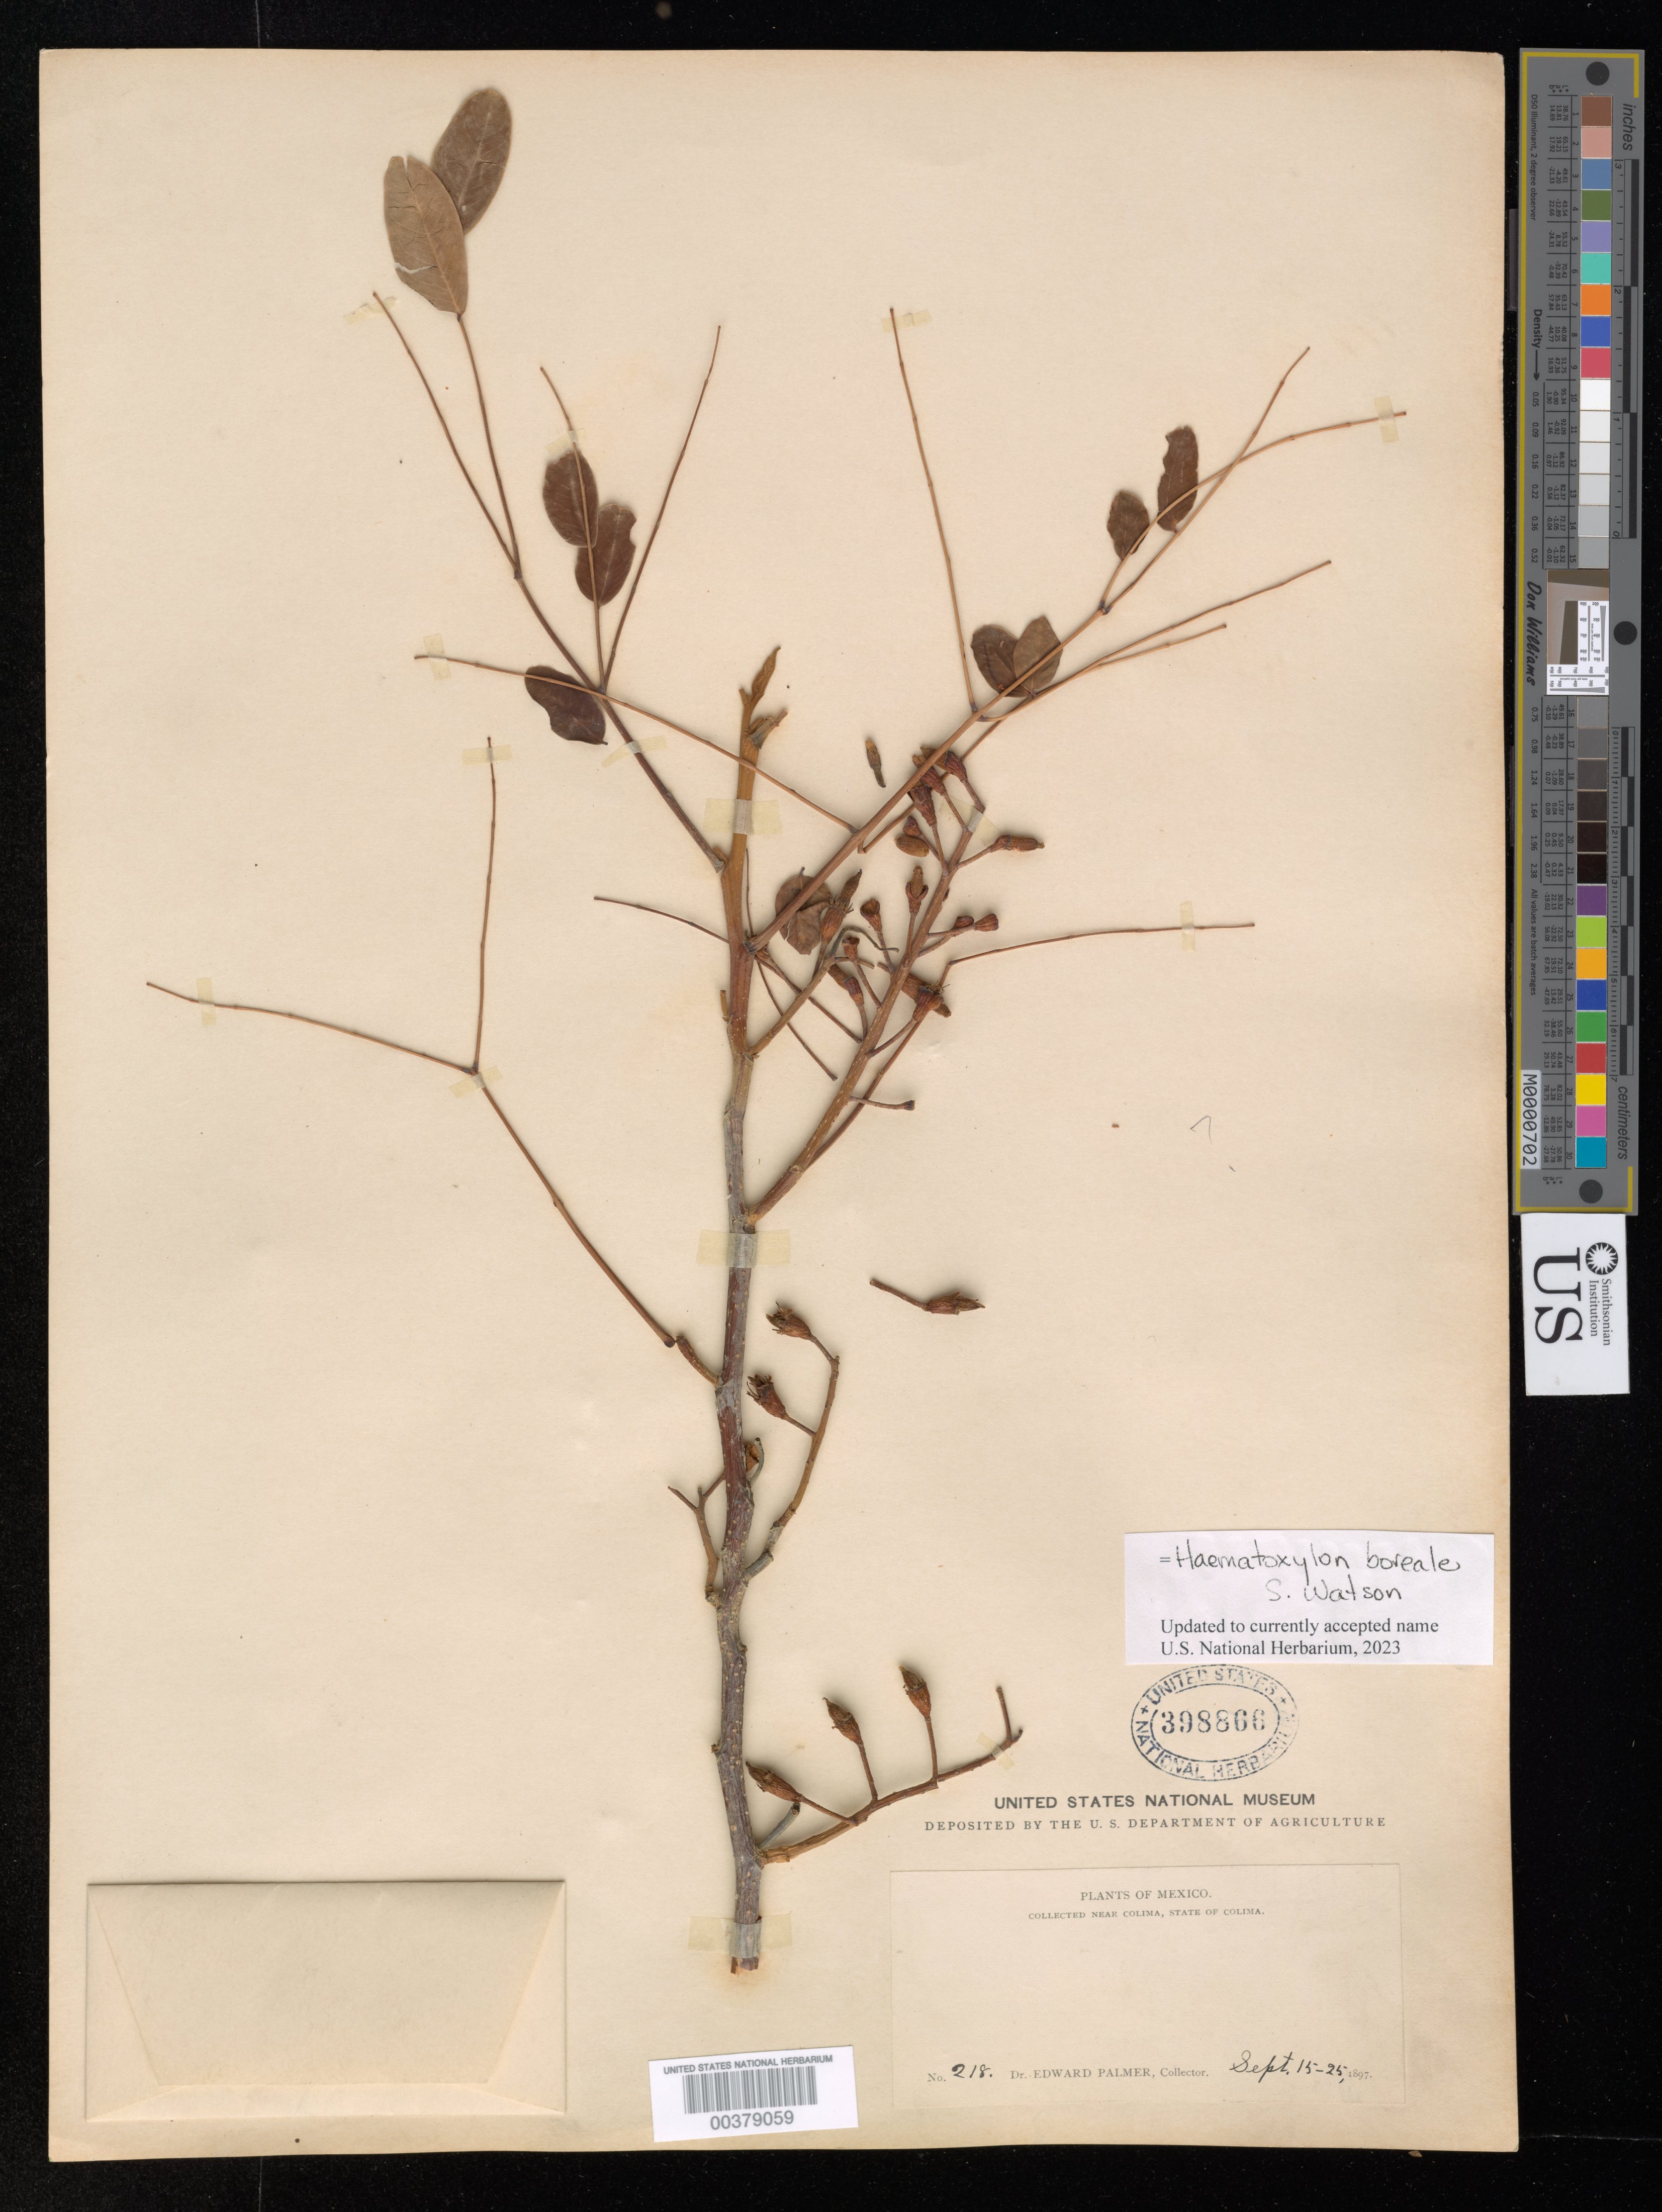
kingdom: Plantae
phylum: Tracheophyta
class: Magnoliopsida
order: Fabales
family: Fabaceae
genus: Haematoxylum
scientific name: Haematoxylum boreale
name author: S. Watson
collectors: E. Palmer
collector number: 218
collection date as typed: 15 Sep 1897 to 25 Sep 1897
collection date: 1897-09-15/1897-09-25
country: Mexico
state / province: Colima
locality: Near Colima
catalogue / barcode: US 398866